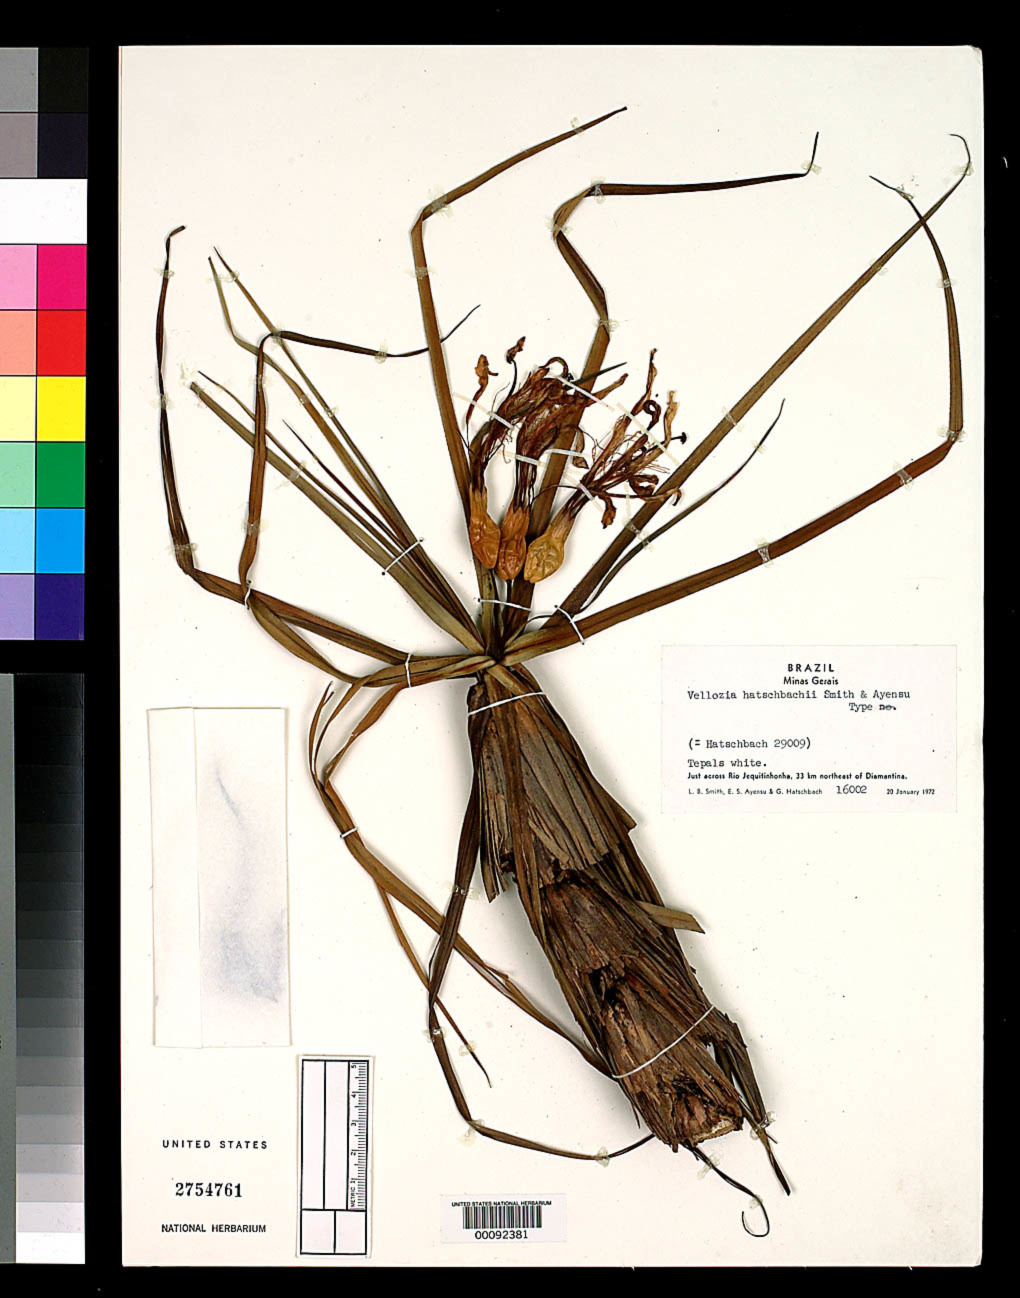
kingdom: Plantae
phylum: Tracheophyta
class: Liliopsida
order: Pandanales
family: Velloziaceae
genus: Vellozia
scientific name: Vellozia hatschbachii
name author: L.B. Sm. & Ayensu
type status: Holotype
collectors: L. Smith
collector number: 16002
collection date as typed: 20 Jan 1972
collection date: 1972-01-20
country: Brazil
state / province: Minas Gerais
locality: Rio Jequitinhonha, NE of Diamantina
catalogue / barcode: US 2754761